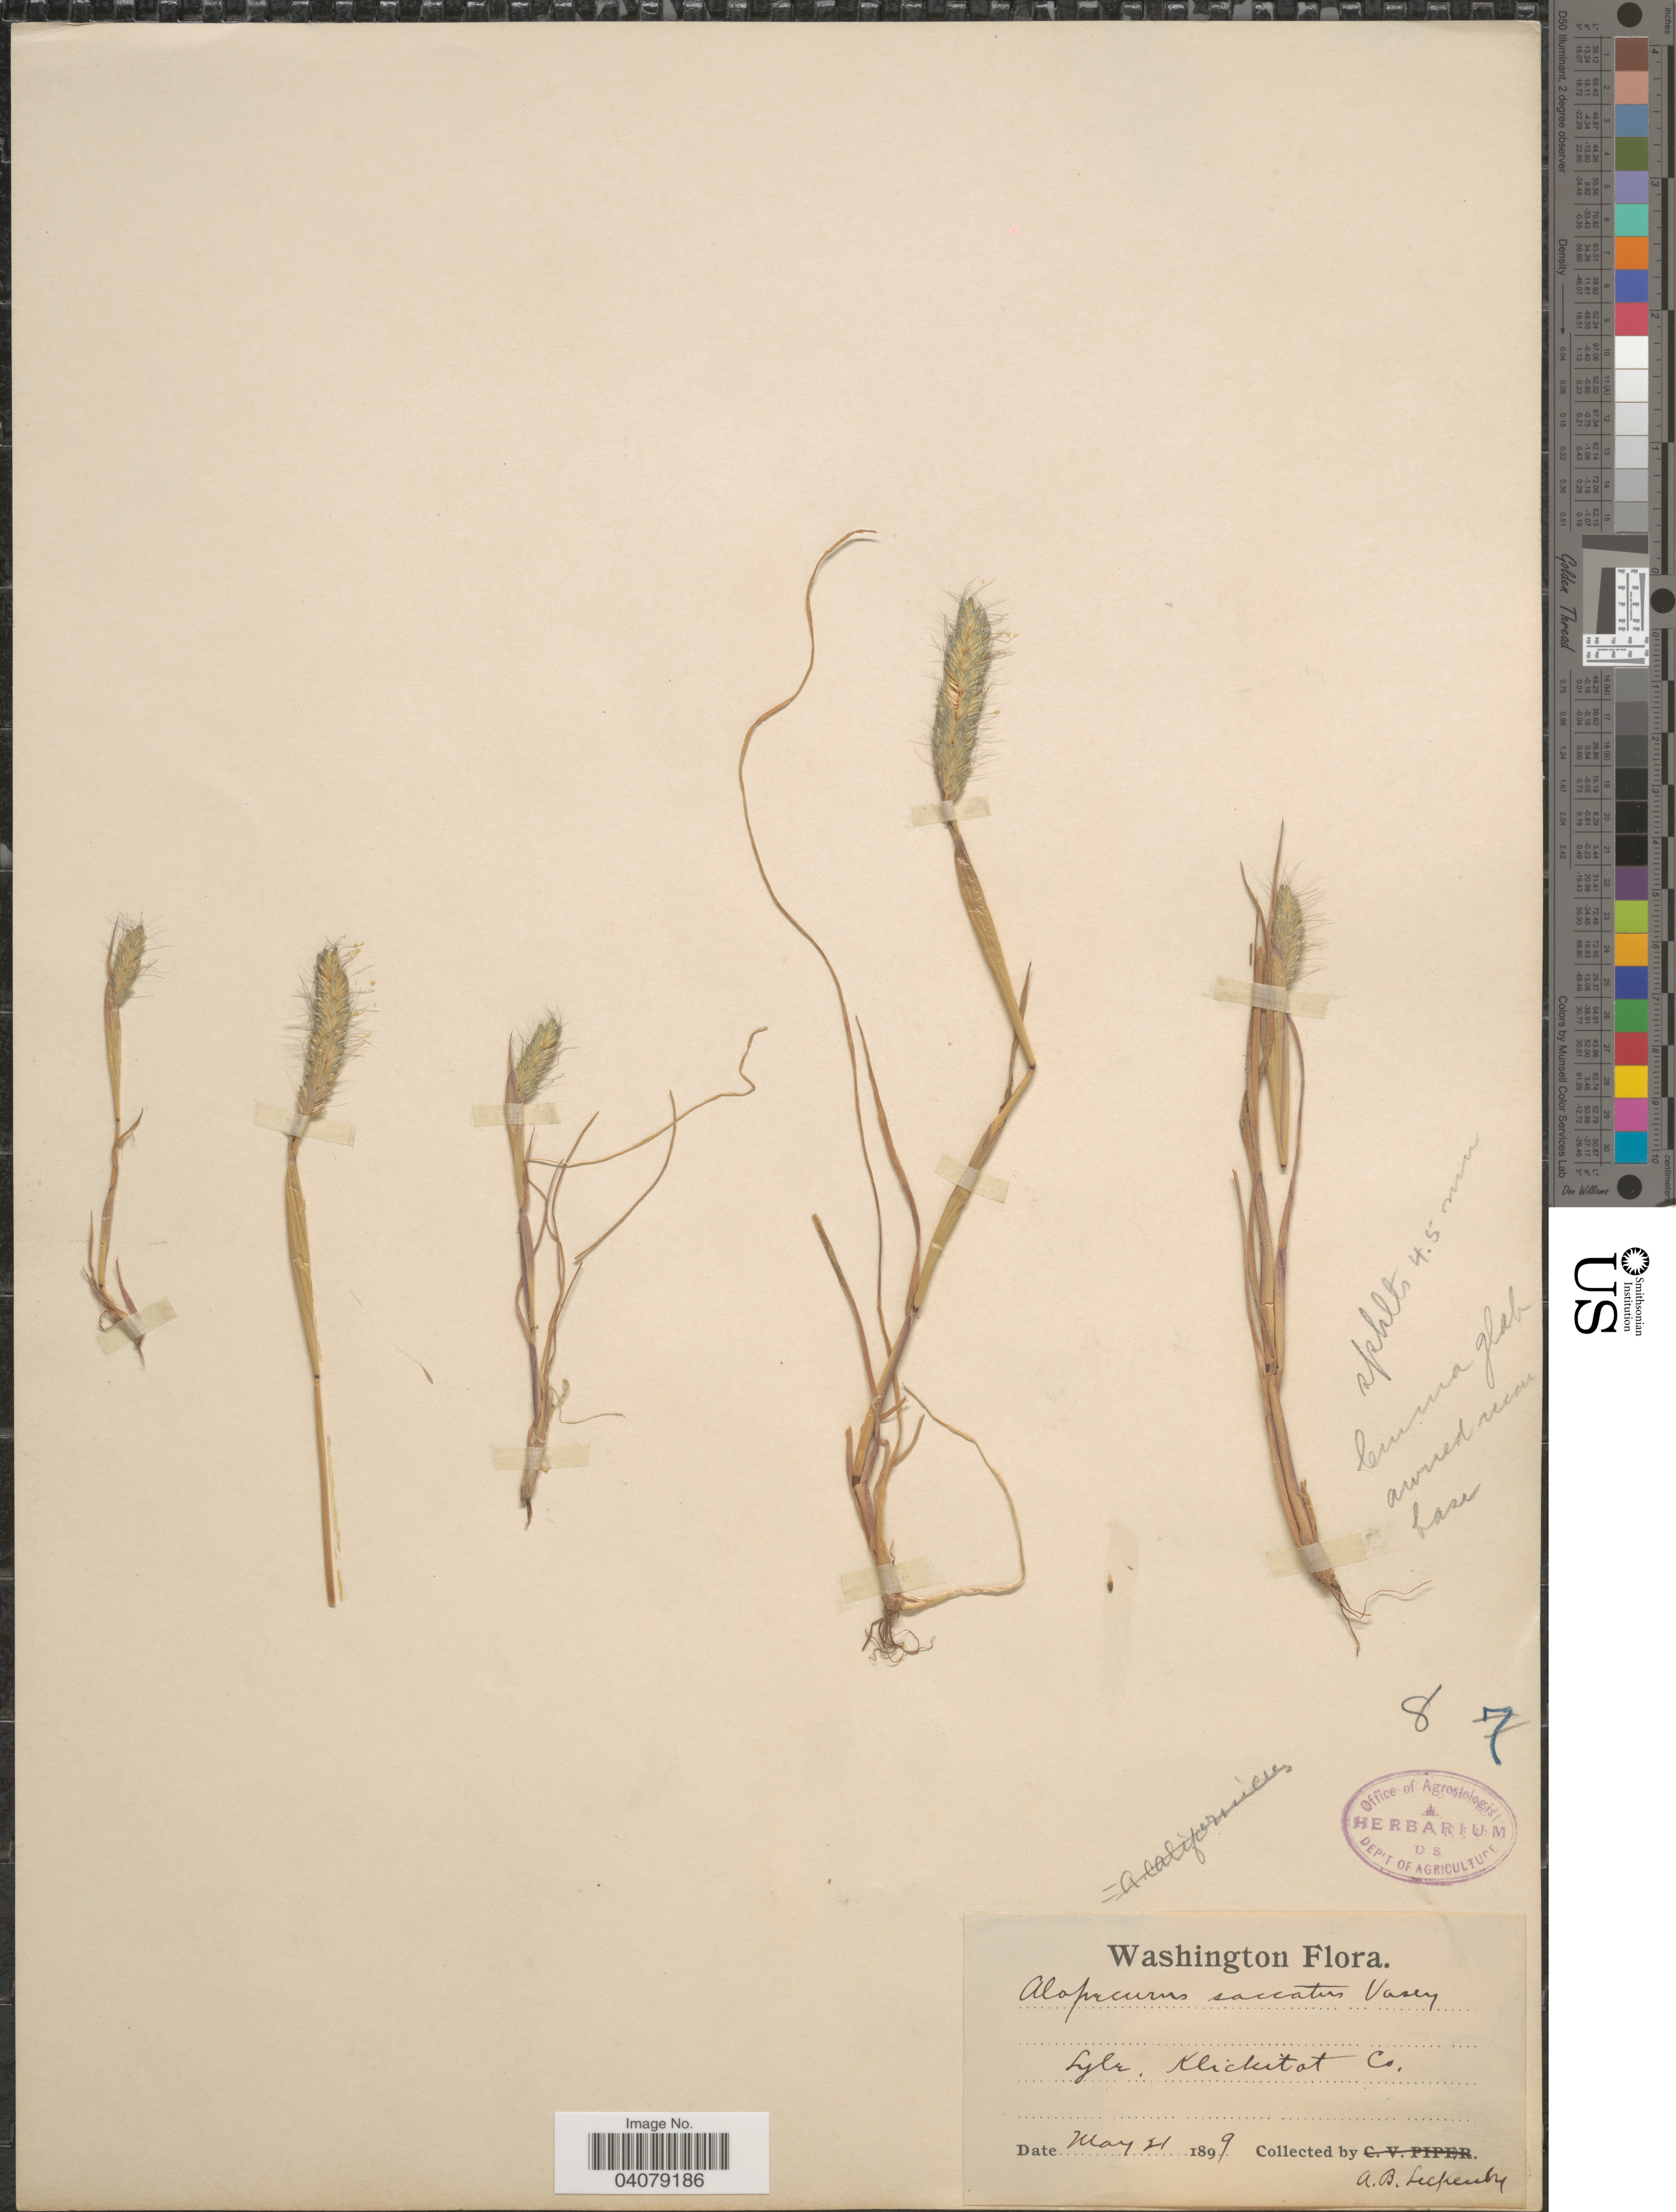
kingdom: Plantae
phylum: Tracheophyta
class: Liliopsida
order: Poales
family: Poaceae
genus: Alopecurus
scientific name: Alopecurus saccatus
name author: Vasey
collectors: A. Leckenby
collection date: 1899-05-21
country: United States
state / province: Washington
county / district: Klickitat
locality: Lyle. Klickitat Co.